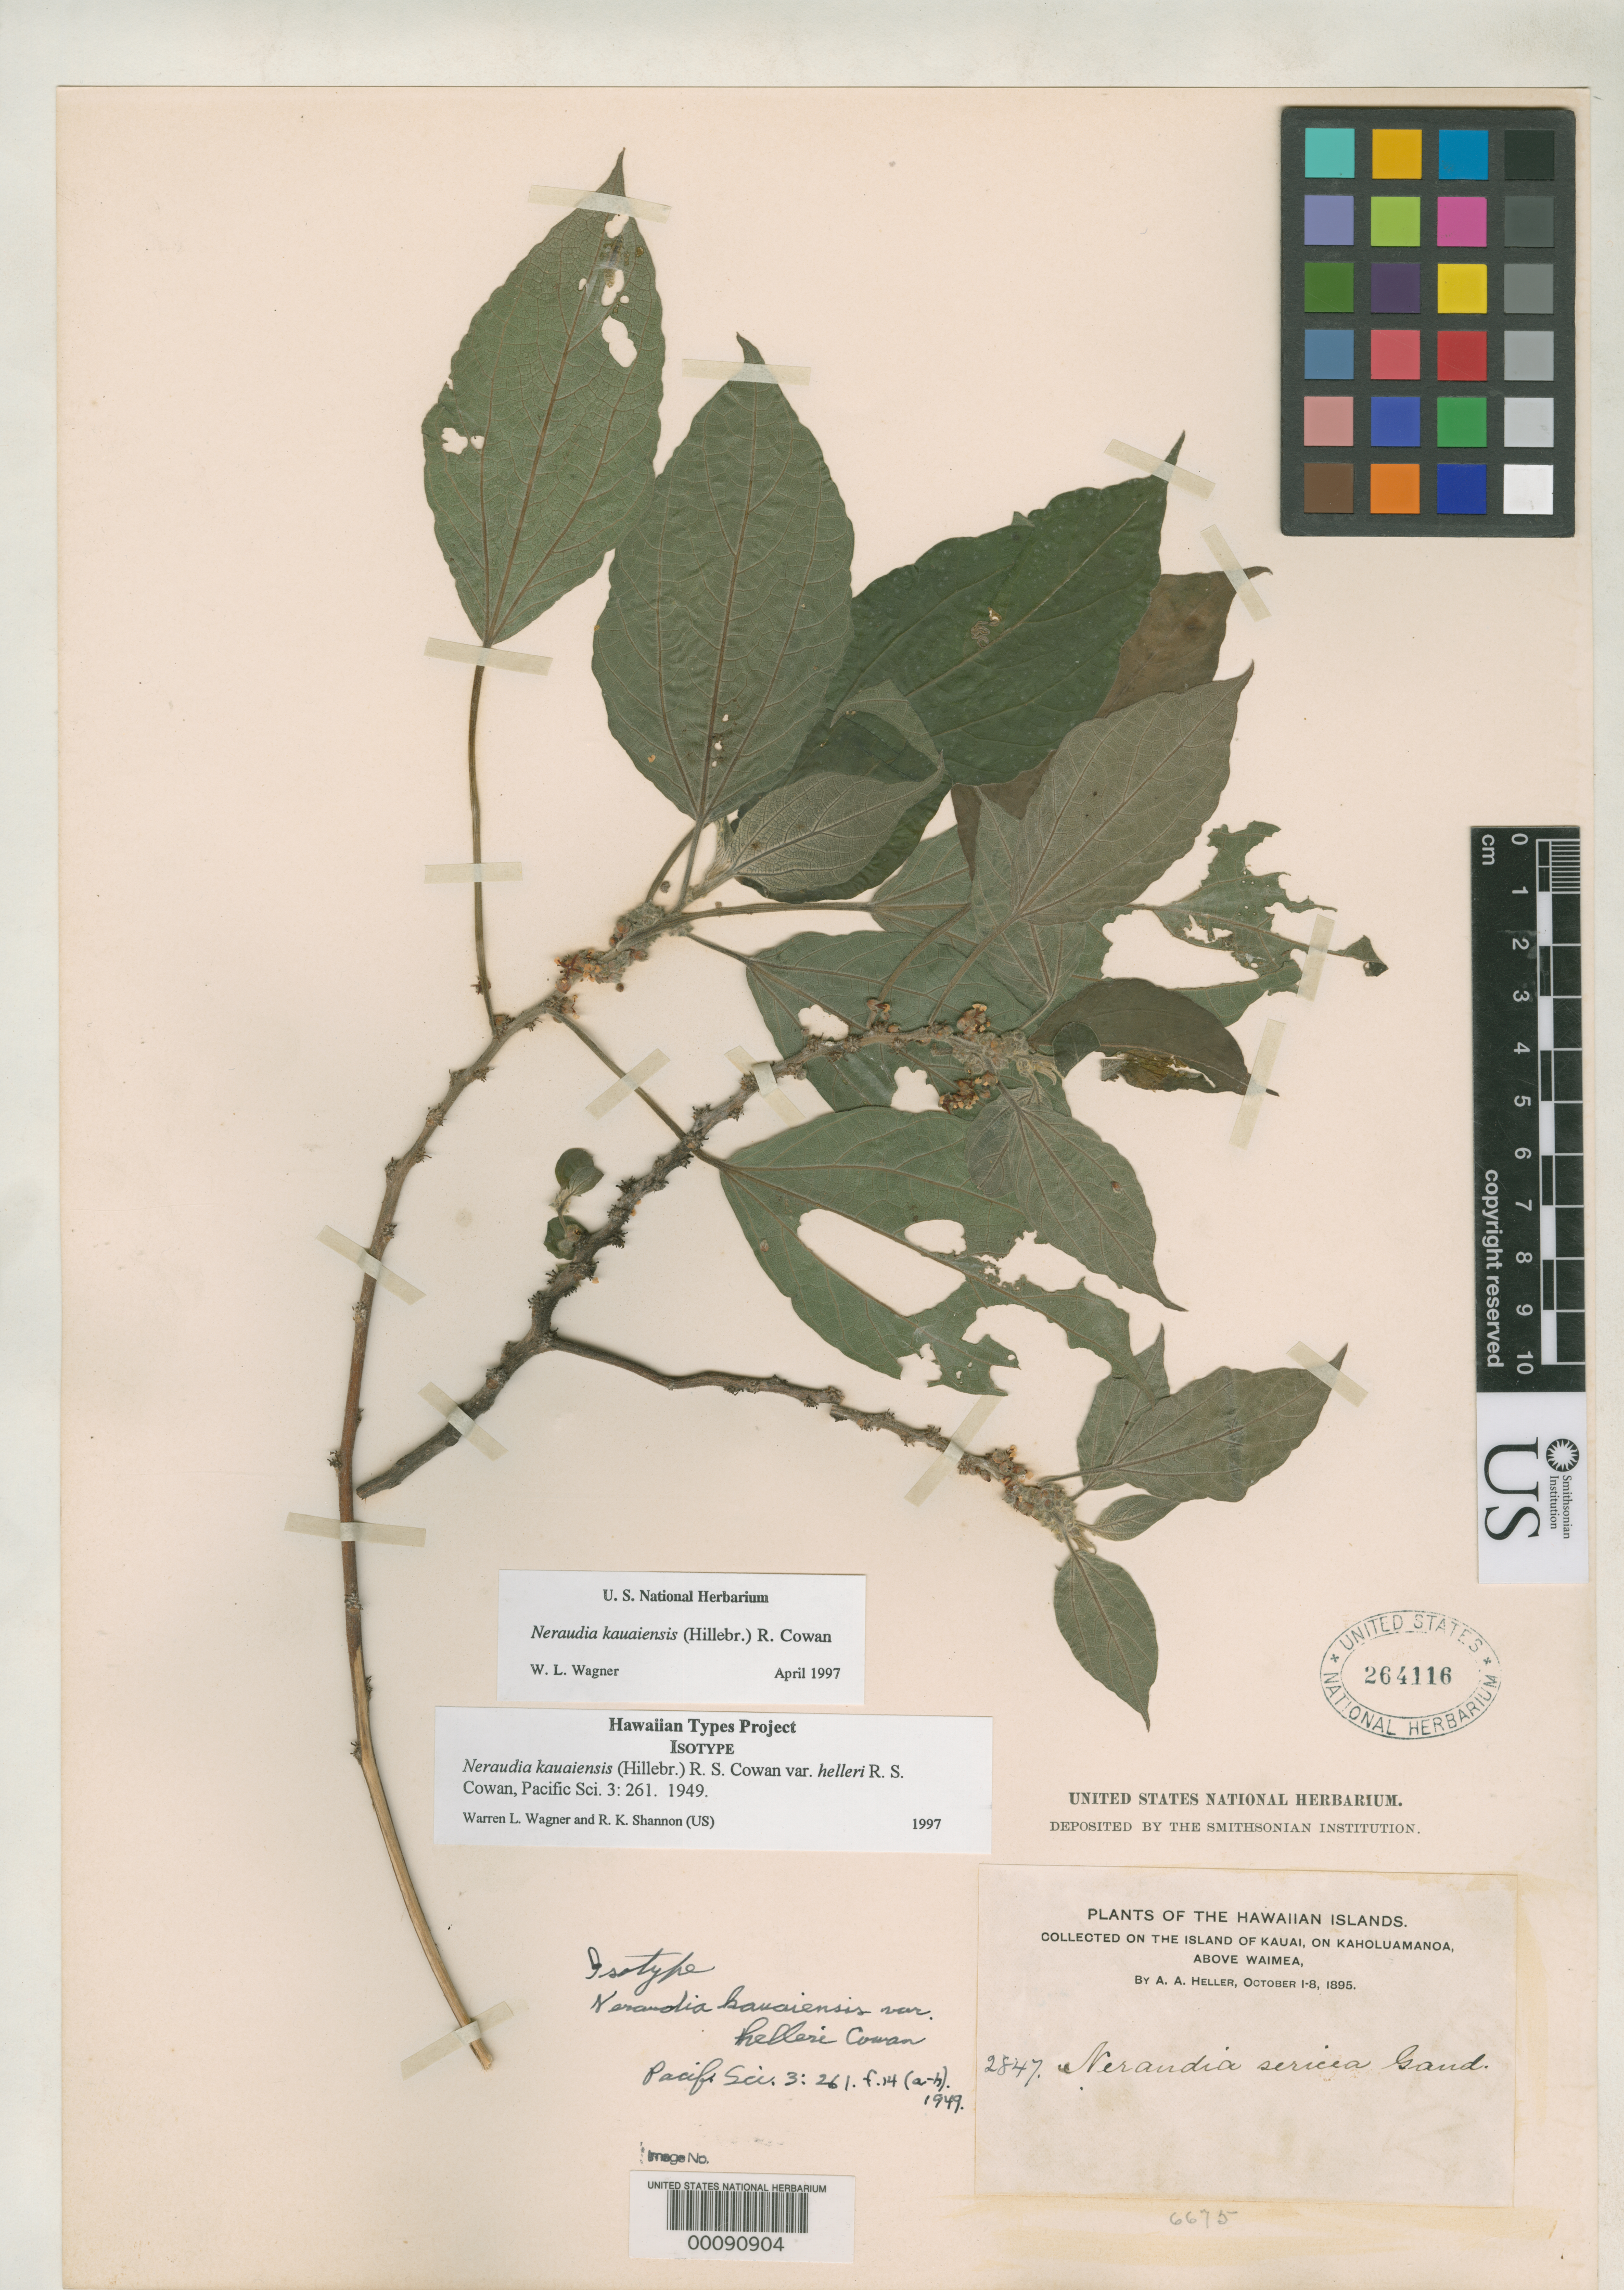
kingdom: Plantae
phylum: Tracheophyta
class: Magnoliopsida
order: Rosales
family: Urticaceae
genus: Neraudia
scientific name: Neraudia kauaiensis var. helleri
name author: R.S. Cowan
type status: Isotype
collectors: A. A. Heller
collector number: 2847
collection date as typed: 01 Oct 1895 to 08 Oct 1895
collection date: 1895-10-01/1895-10-08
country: United States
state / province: Hawaii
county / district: Kauai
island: Kaua'i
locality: Kaholuamanoa, above Waimea.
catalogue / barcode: US 264116